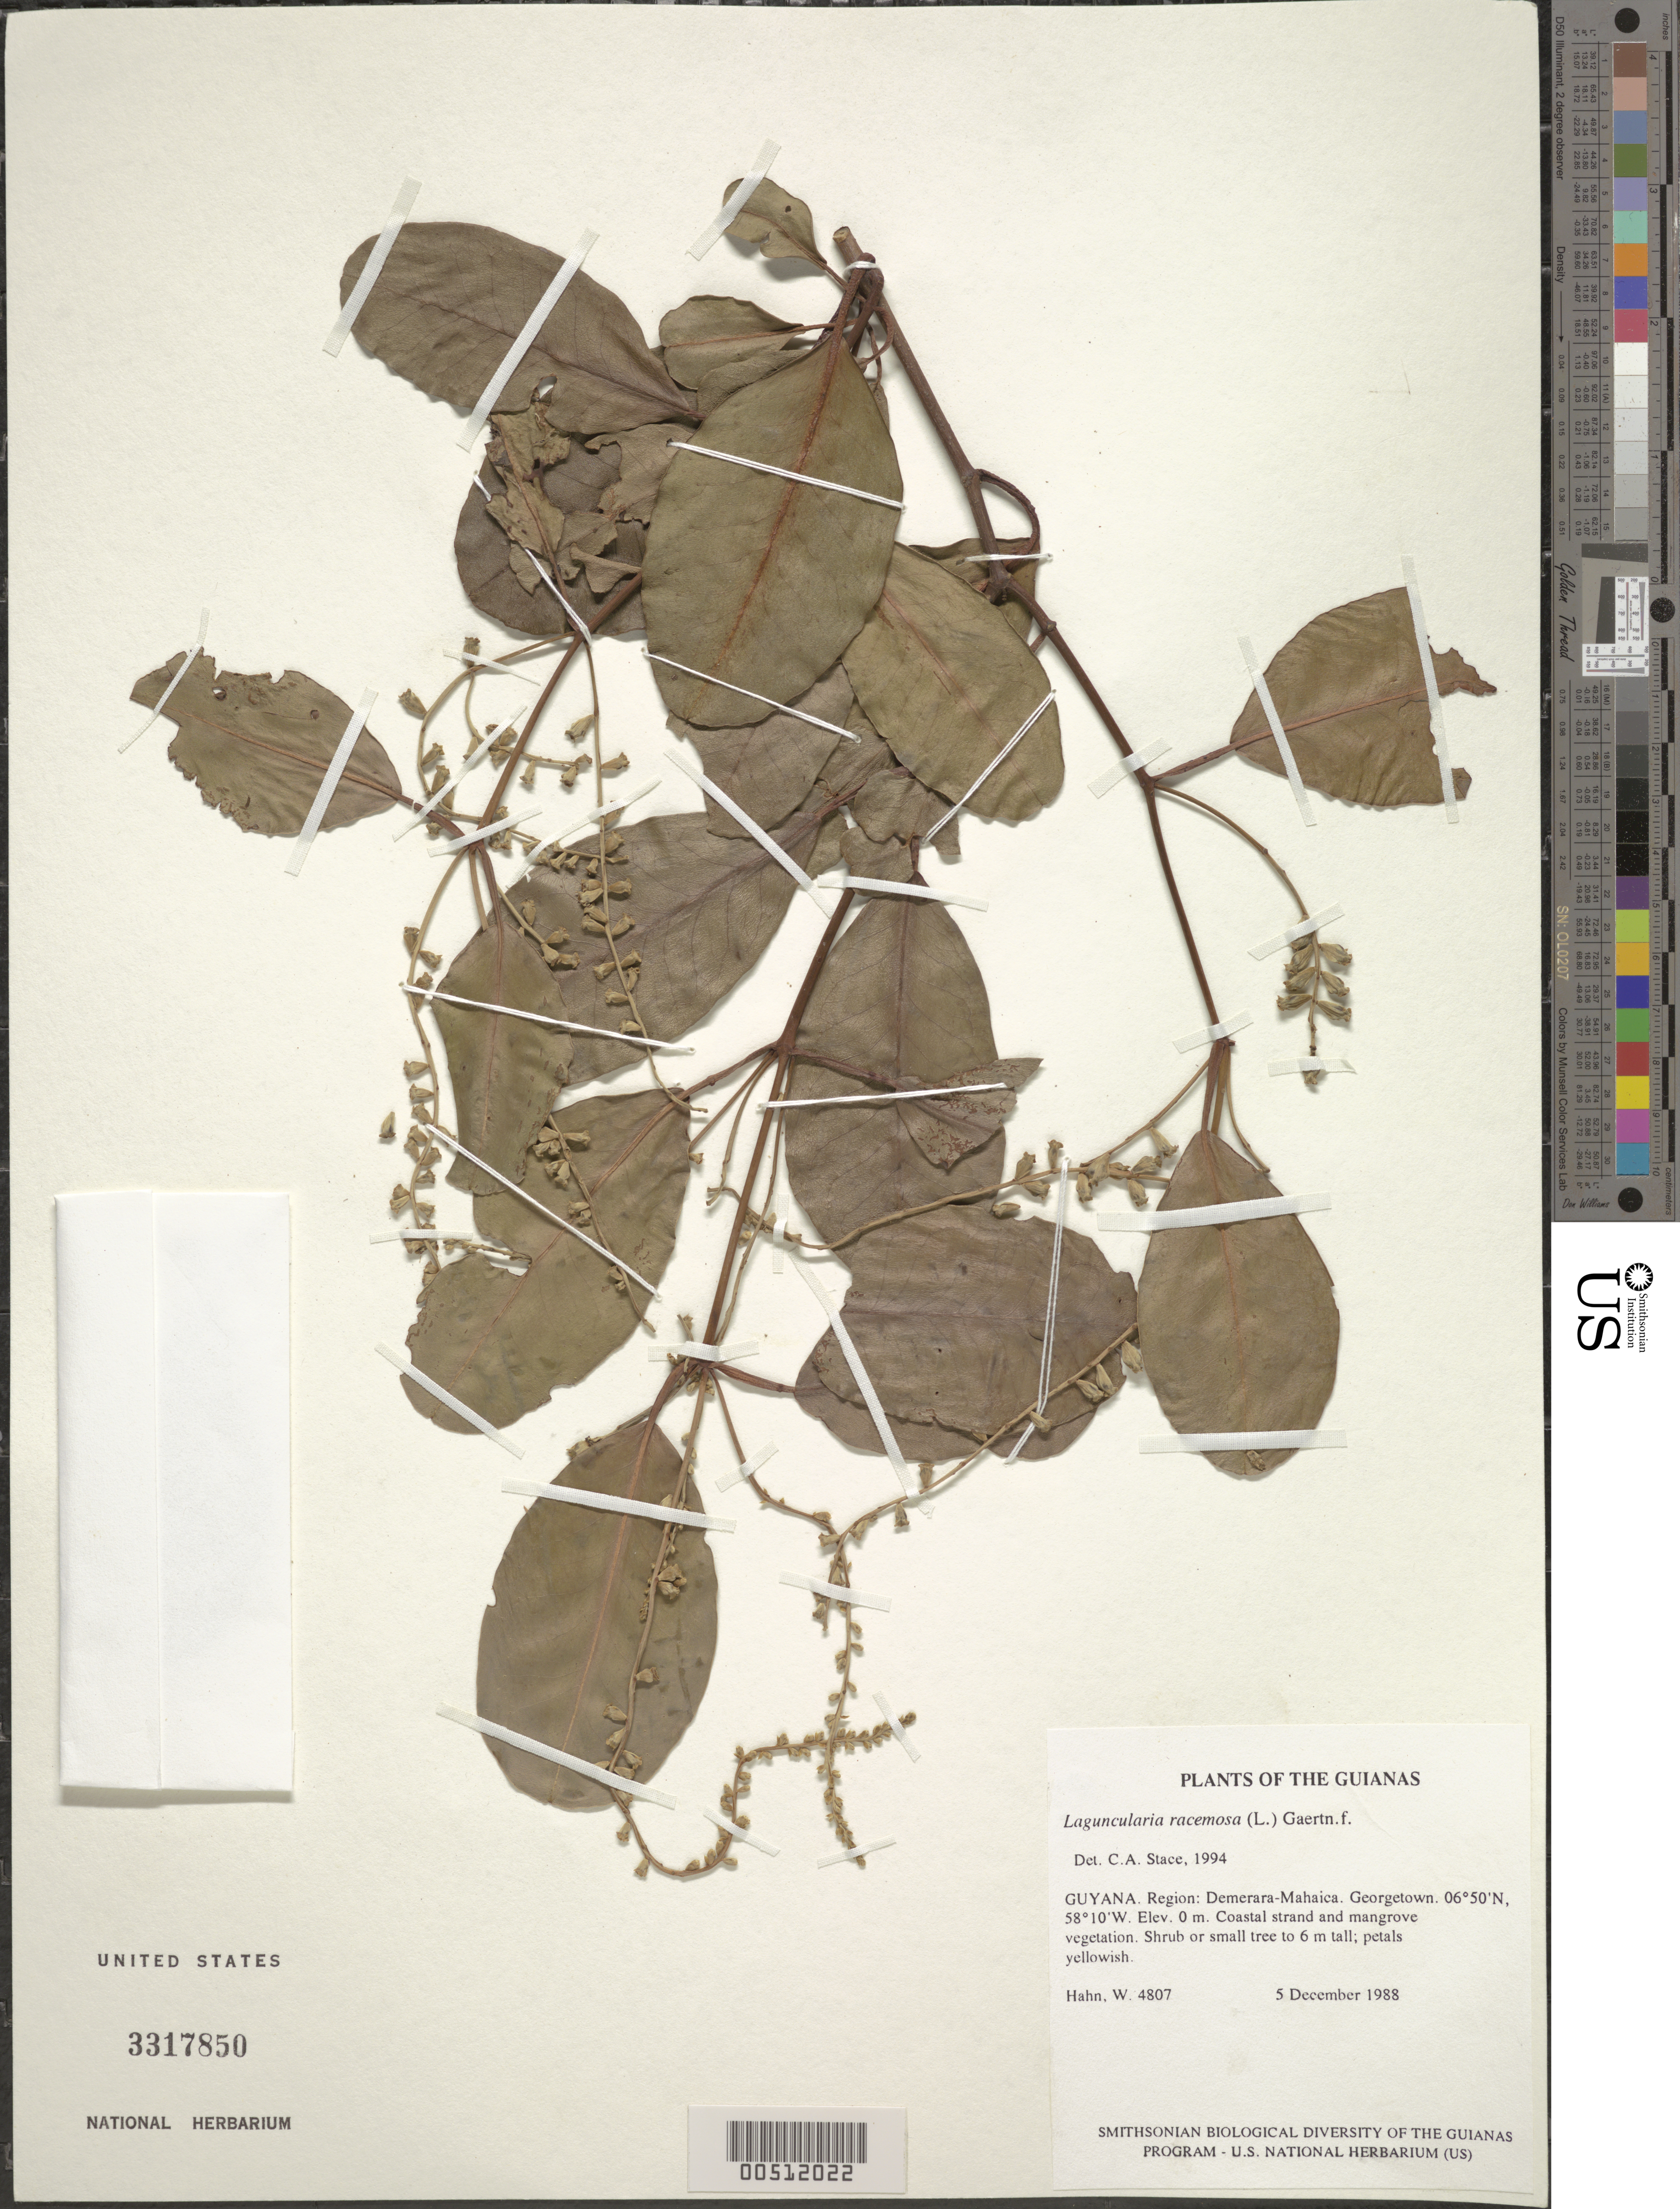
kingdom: Plantae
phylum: Tracheophyta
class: Magnoliopsida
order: Myrtales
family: Combretaceae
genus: Laguncularia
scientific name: Laguncularia racemosa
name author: (L.) C.F. Gaertn.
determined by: Stace, C. A.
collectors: W. Hahn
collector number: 4807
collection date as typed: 5 December 1988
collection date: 1988-12-05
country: Guyana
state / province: Demerara-Mahaica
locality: Georgetown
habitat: Coastal strand and mangrove vegetation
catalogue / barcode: US 3317850